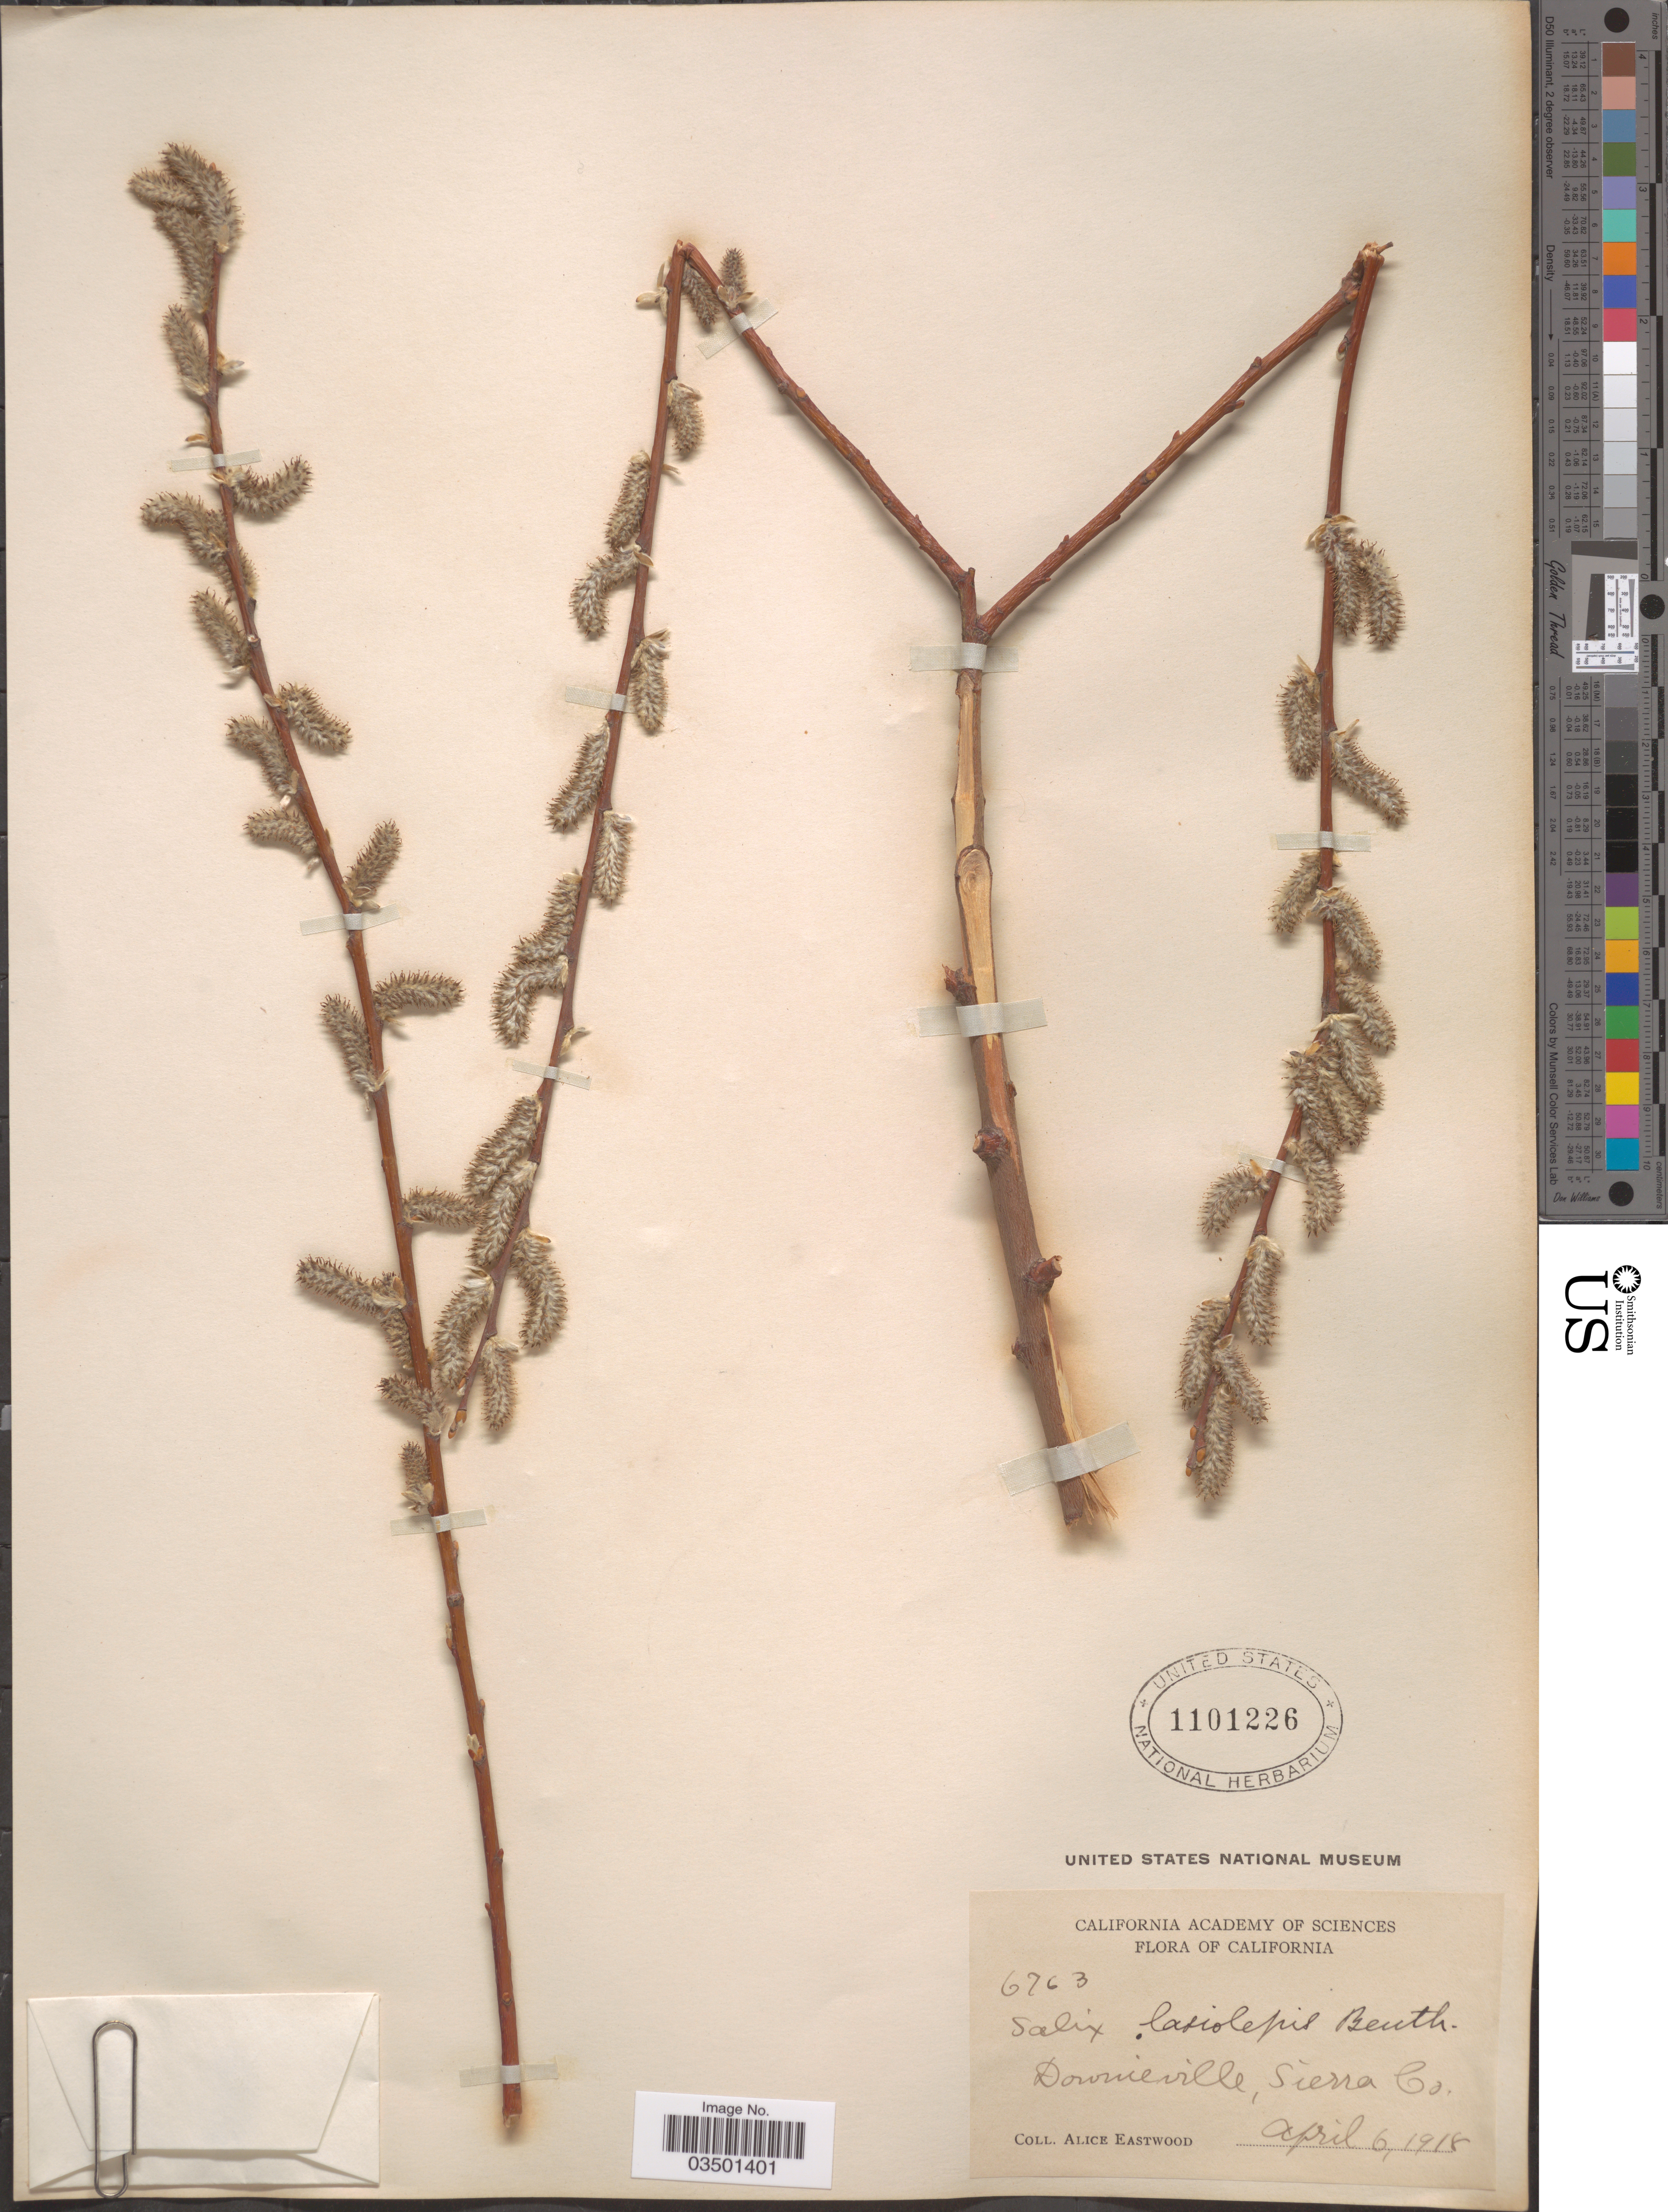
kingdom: Plantae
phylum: Tracheophyta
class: Magnoliopsida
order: Malpighiales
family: Salicaceae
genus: Salix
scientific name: Salix lasiolepis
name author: Benth.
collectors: A. Eastwood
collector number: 6763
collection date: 1918-04-06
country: United States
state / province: California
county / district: Sierra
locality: Downieville, Sierra Co.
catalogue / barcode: US 1101226